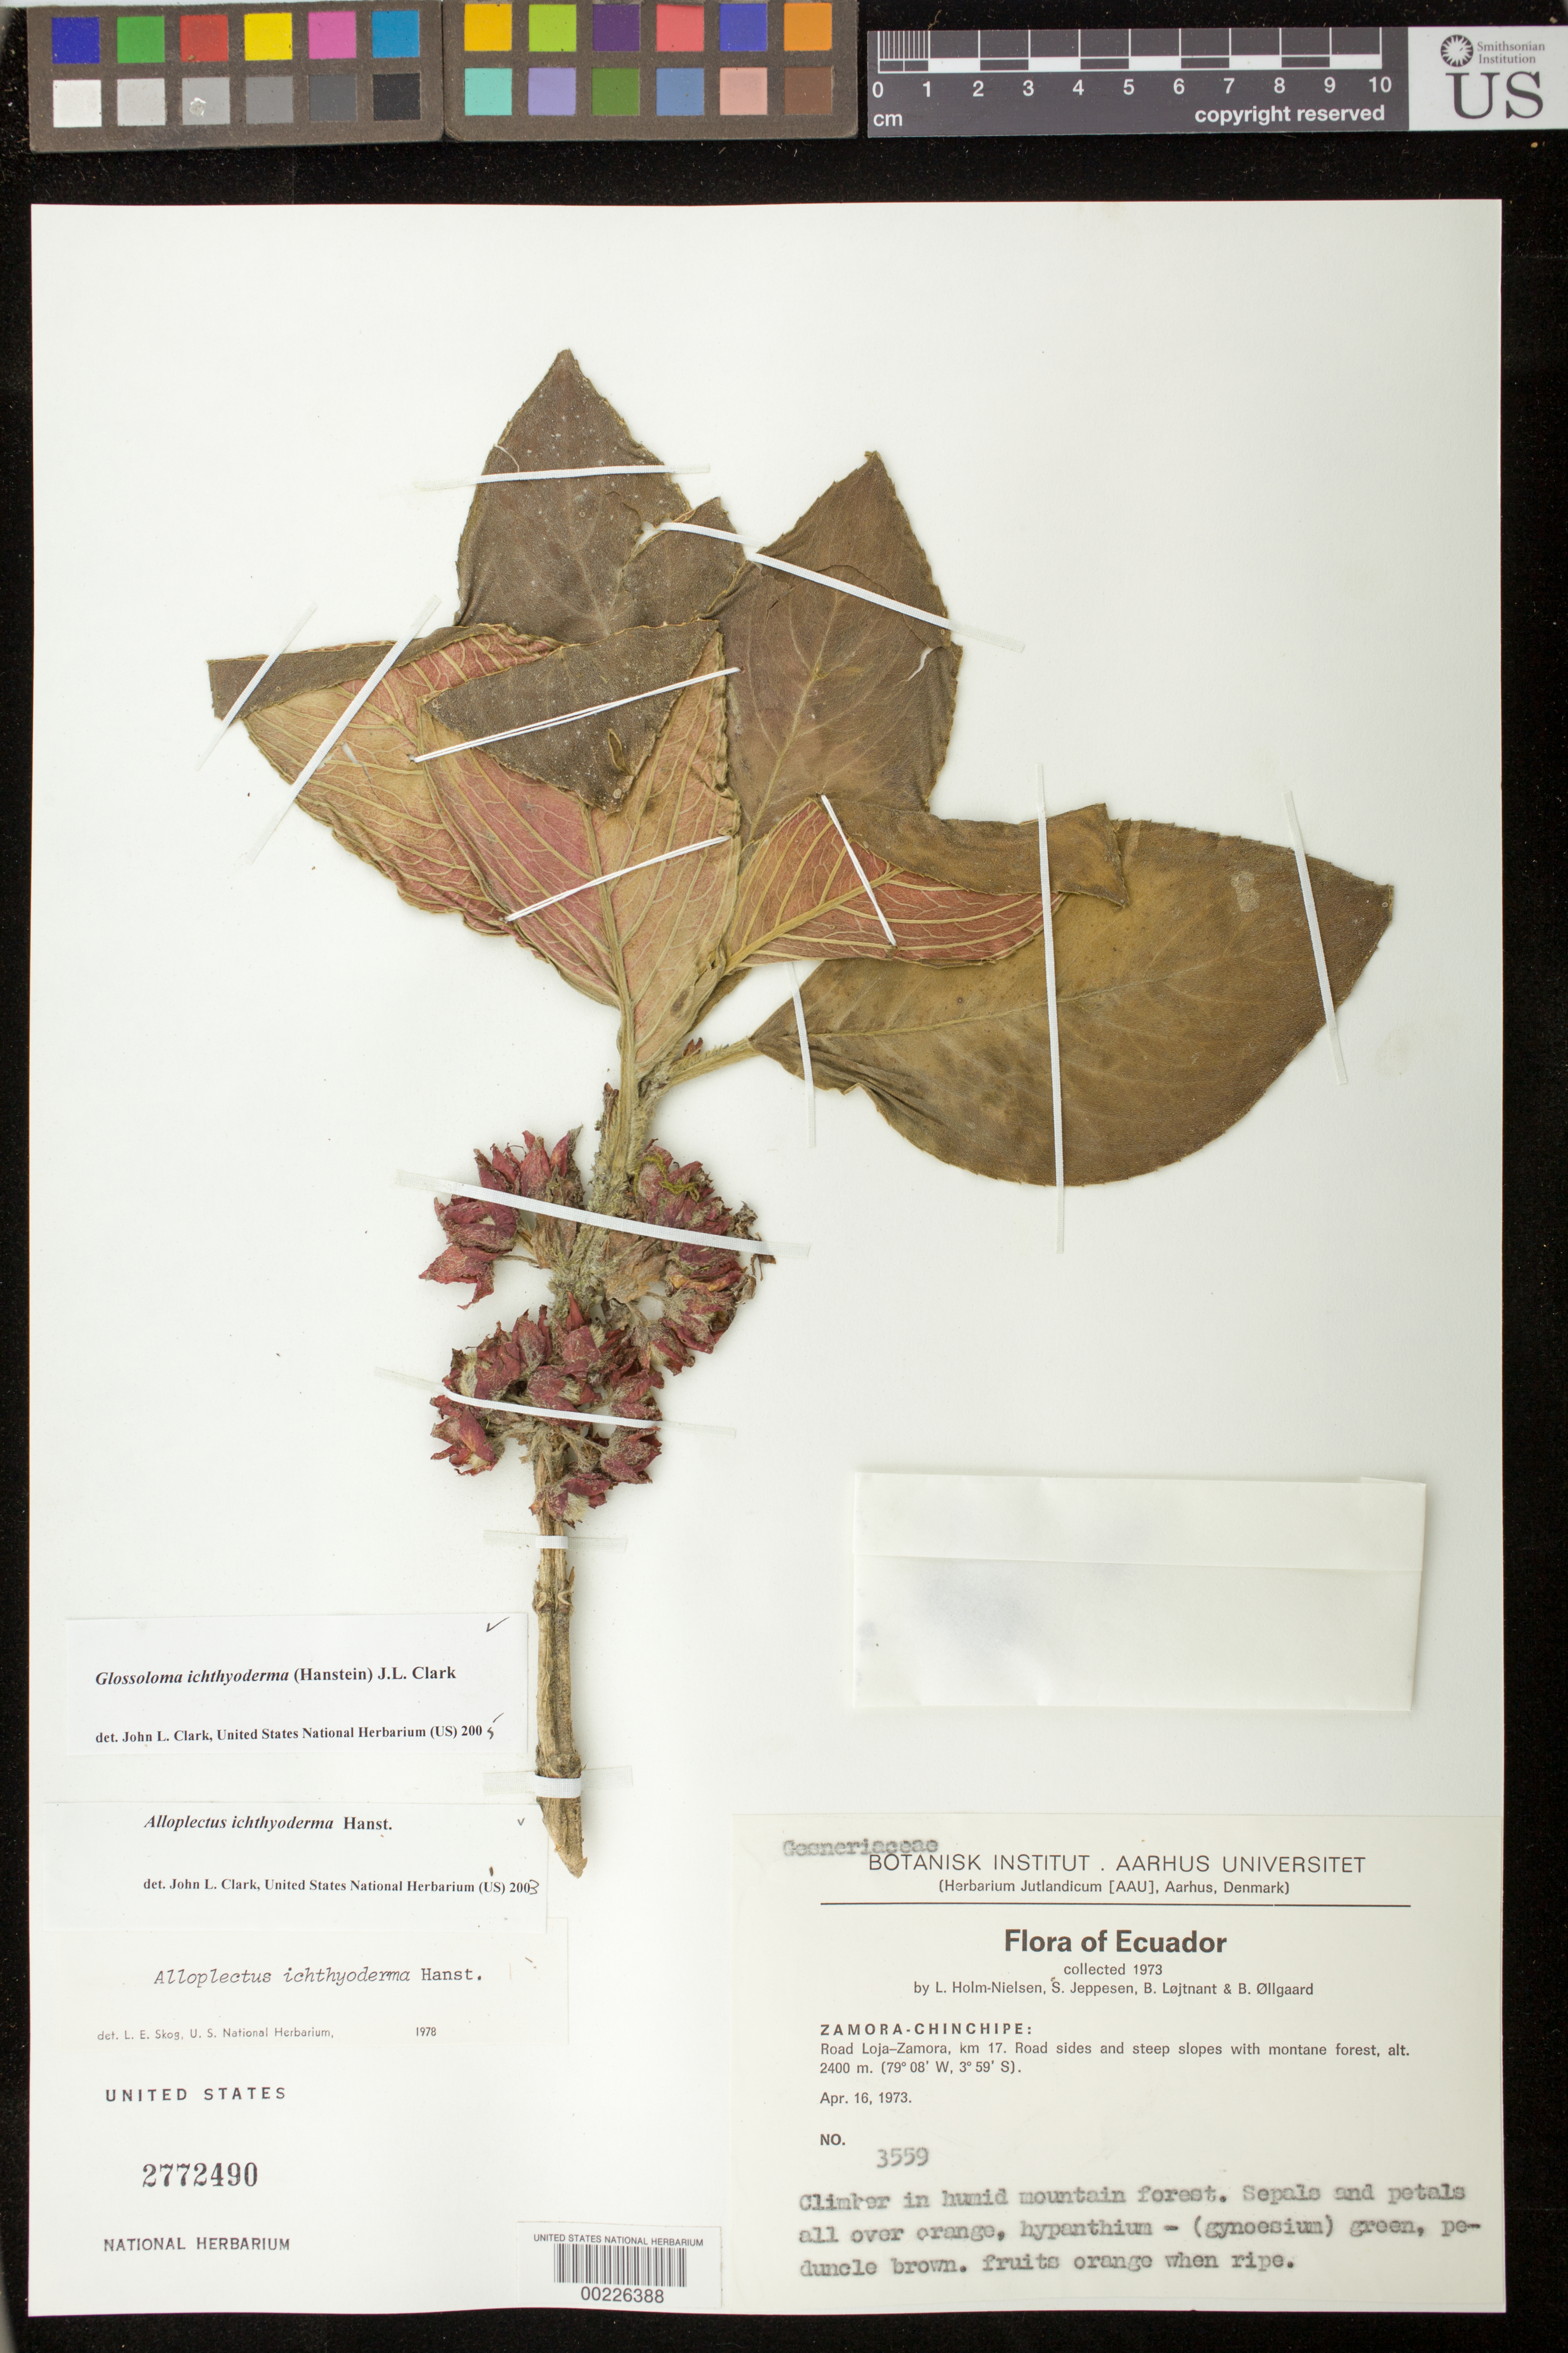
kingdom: Plantae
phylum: Tracheophyta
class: Magnoliopsida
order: Lamiales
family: Gesneriaceae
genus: Glossoloma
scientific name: Glossoloma ichthyoderma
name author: (Hanst.) J.L. Clark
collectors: L. B. Holm-Nielsen, S. Jeppesen, B. Löjtnant & B. Øllgaard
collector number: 3559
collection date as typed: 16 Apr 1973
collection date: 1973-04-16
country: Ecuador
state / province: Zamora-Chinchipe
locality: Road Loja-Zamora, km 17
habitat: Road sides and steep slopes with montane forest; in humid mountain forest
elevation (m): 2400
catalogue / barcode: US 2772490